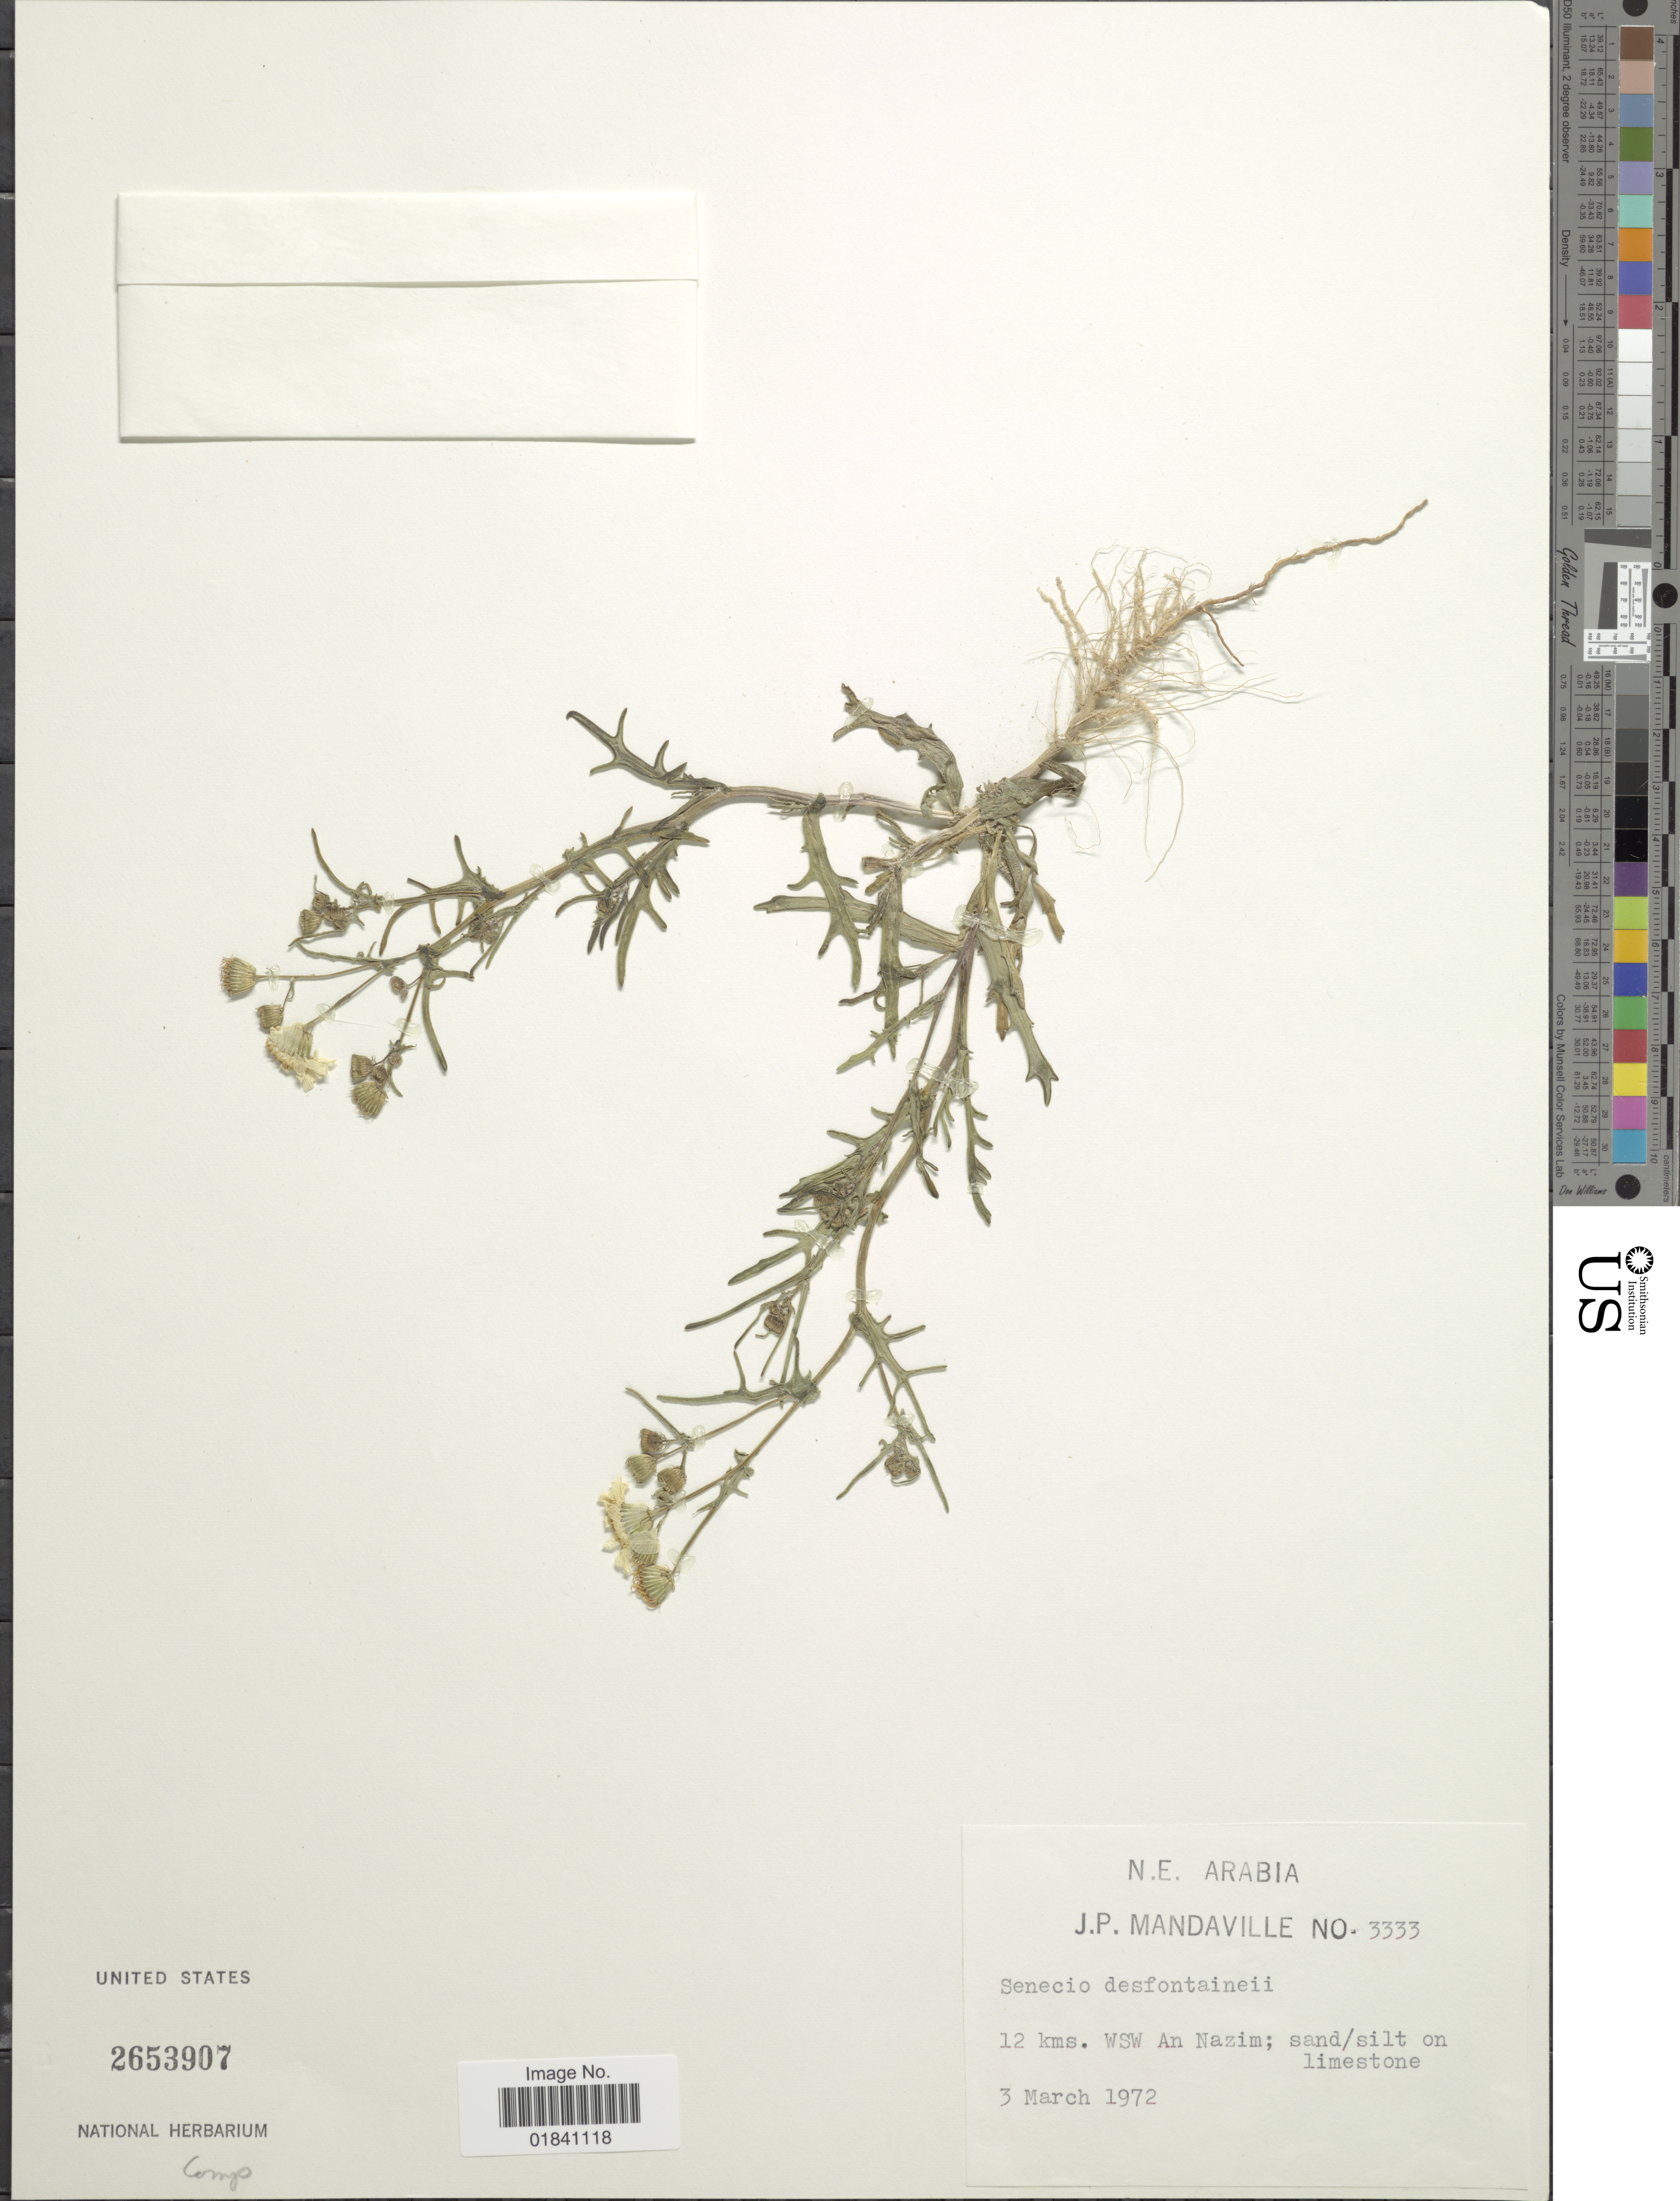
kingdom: Plantae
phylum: Tracheophyta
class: Magnoliopsida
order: Asterales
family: Asteraceae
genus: Senecio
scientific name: Senecio desfontainei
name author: Druce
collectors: J. Mandaville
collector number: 3333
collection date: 1972-03-03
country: Saudi Arabia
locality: N.E. Arabia. 12 kms. WSW An Nazim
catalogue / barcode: US 2653907